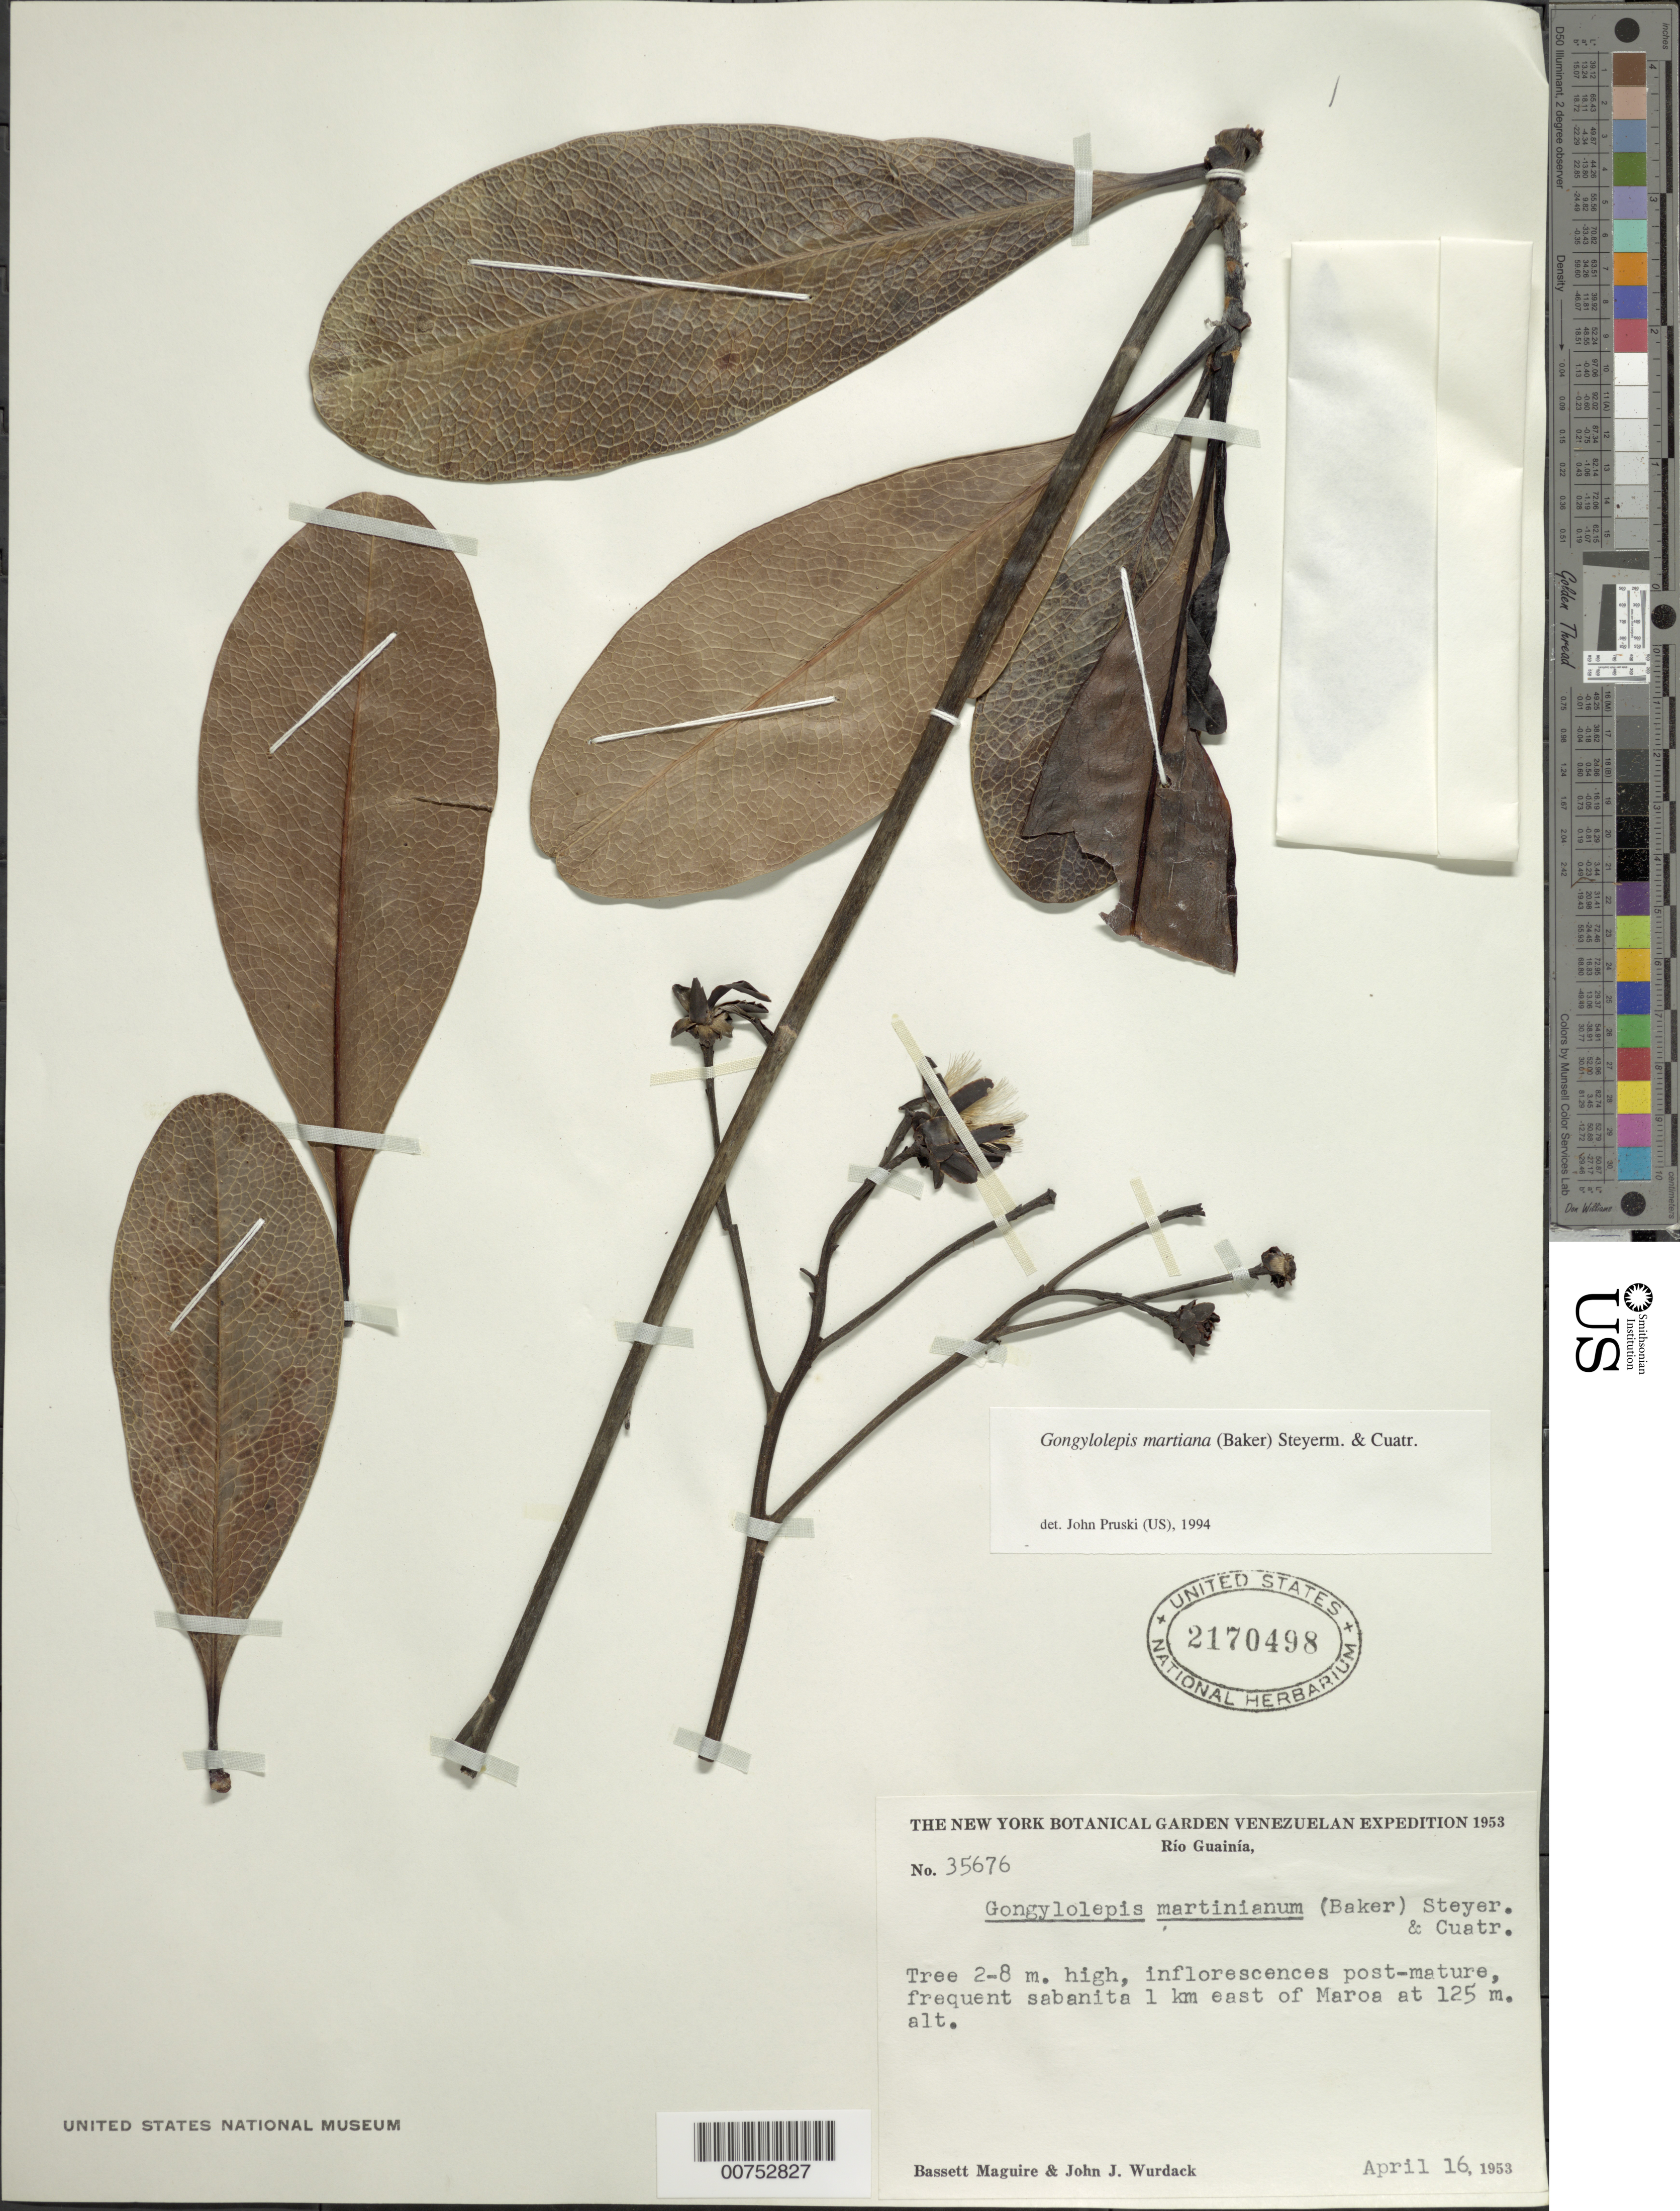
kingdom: Plantae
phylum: Tracheophyta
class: Magnoliopsida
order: Asterales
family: Asteraceae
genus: Gongylolepis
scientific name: Gongylolepis martiana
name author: (Baker) Steyerm. & Cuatrec.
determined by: Pruski, J. F.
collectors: B. Maguire & J. J. Wurdack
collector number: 35676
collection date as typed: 16-Apr-53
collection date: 1953-04-16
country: Venezuela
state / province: Amazonas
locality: Río Guainía, 1 km E of Maroa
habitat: Sabanita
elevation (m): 125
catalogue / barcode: US 2170498